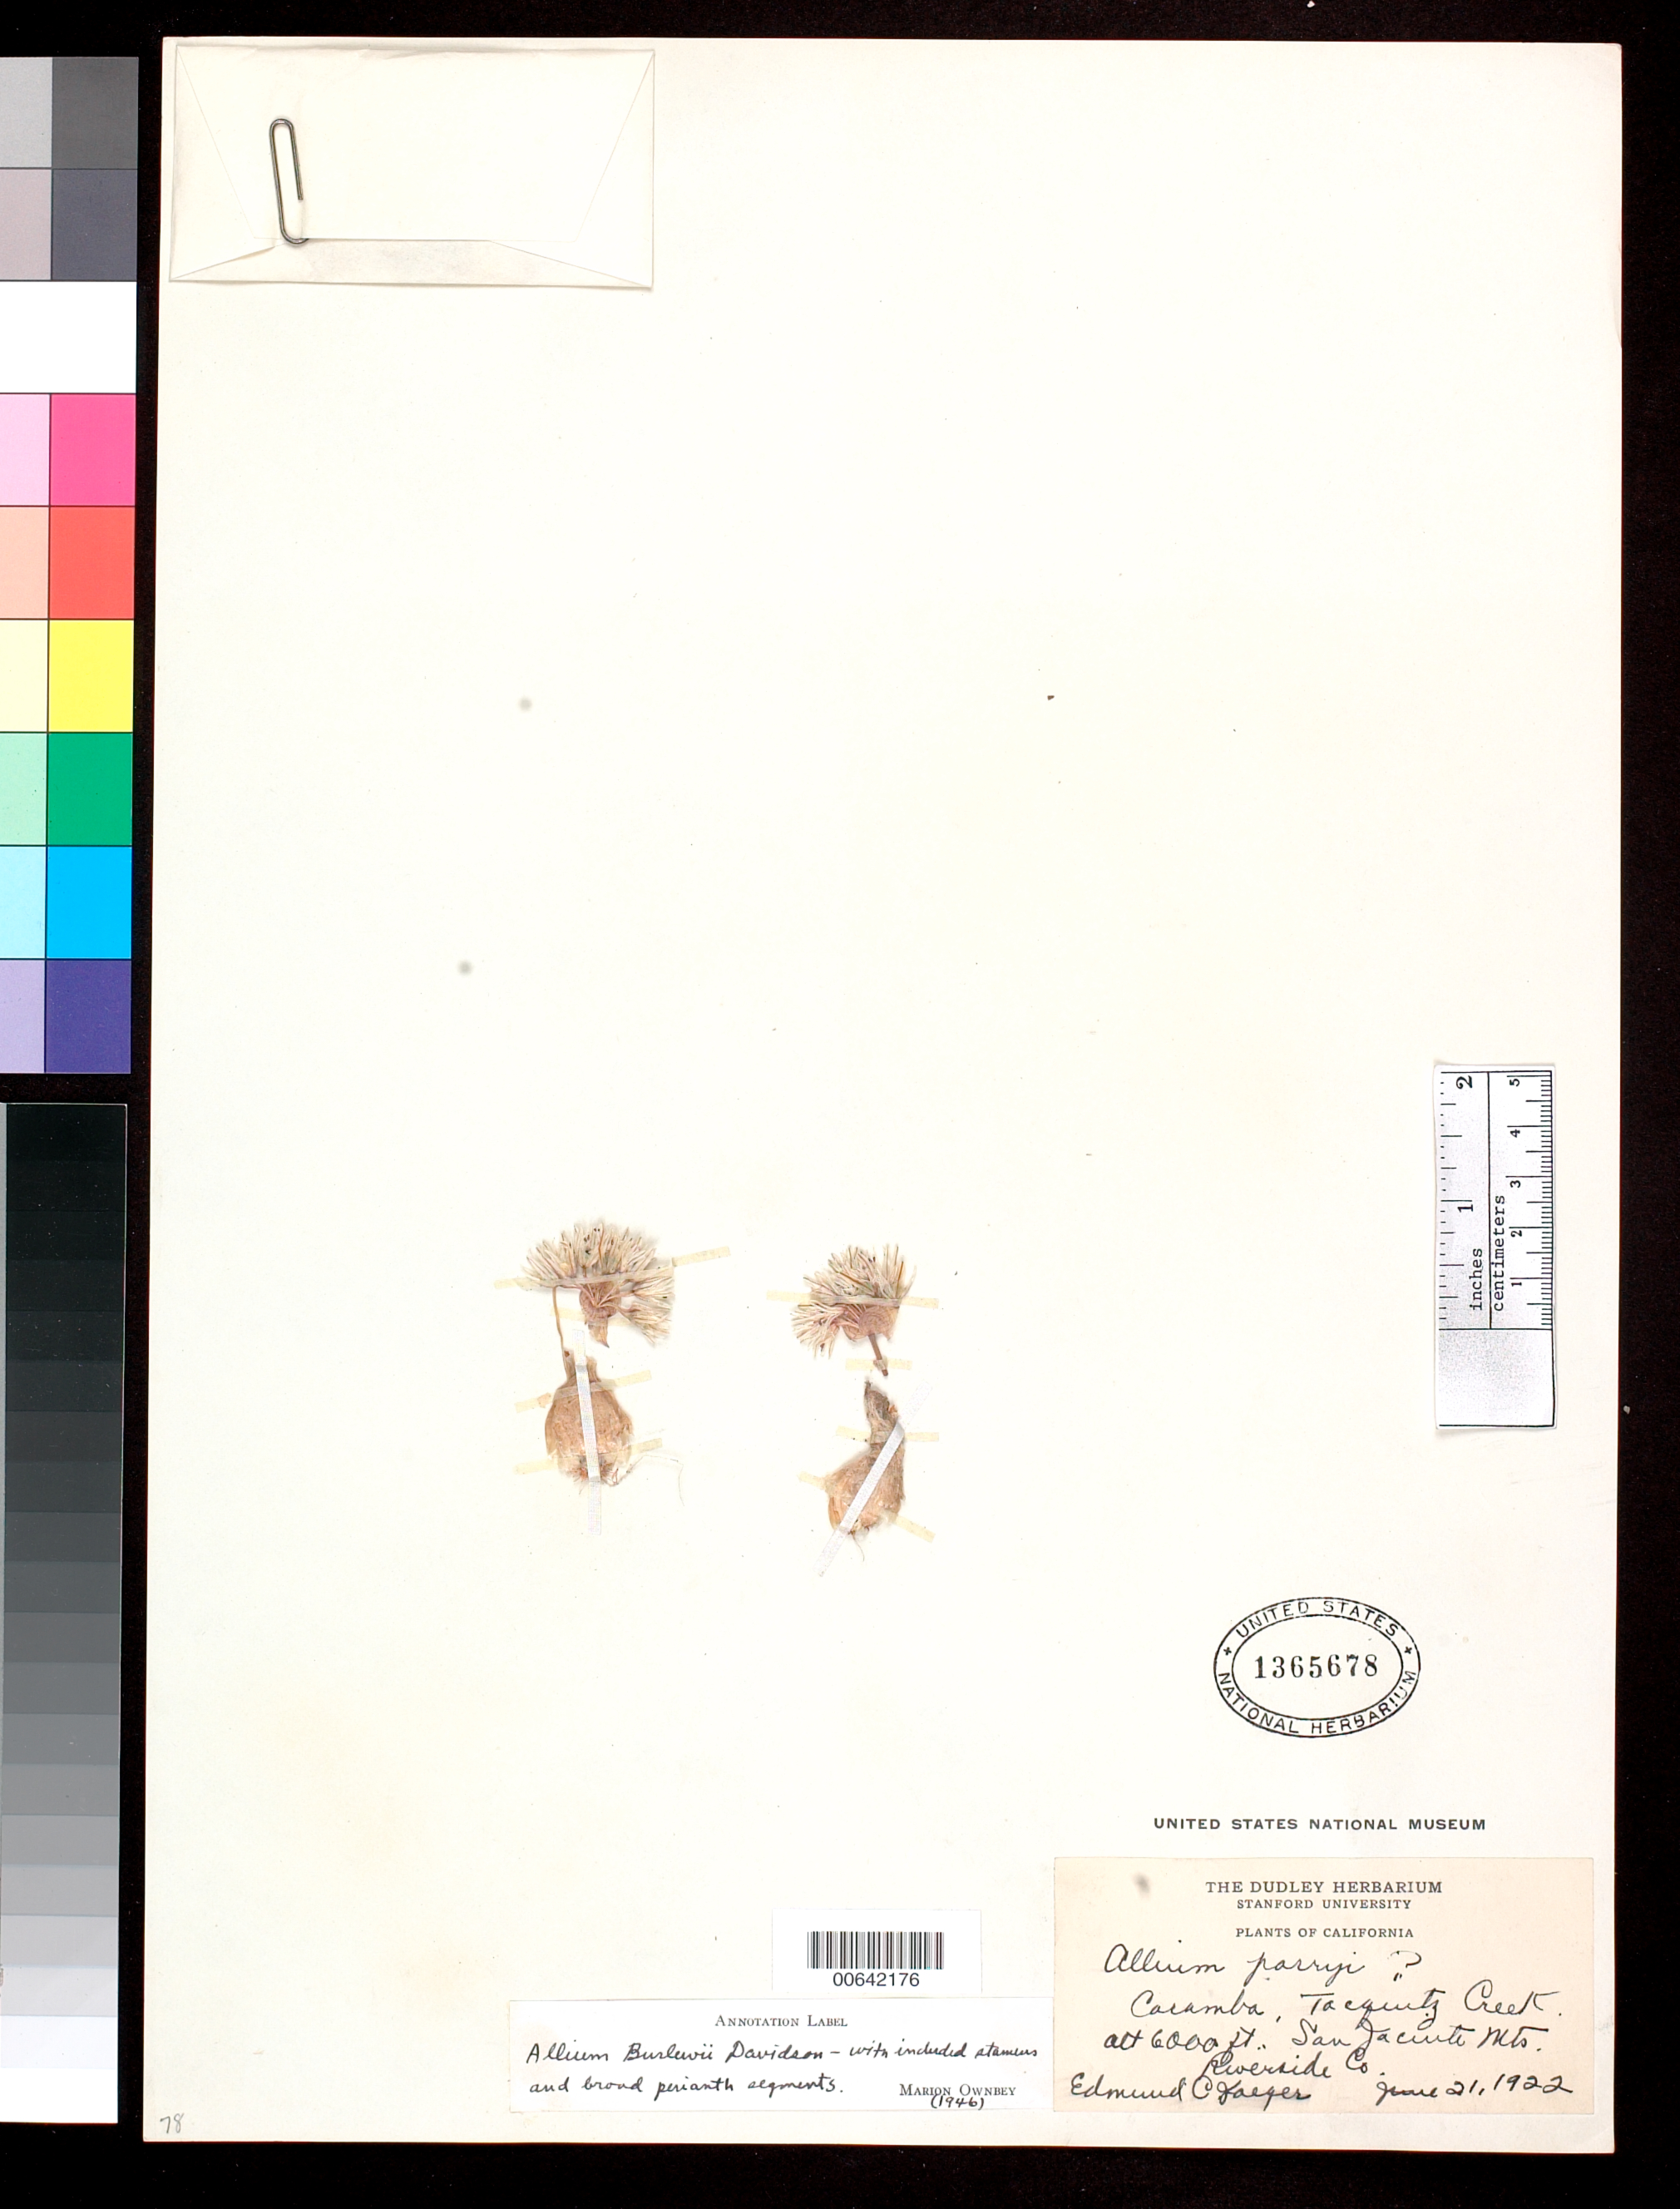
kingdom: Plantae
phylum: Tracheophyta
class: Liliopsida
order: Asparagales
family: Amaryllidaceae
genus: Allium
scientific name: Allium burlewii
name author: Davidson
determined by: Ownbey, F. Marion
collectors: E. Jaeger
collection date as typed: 21 Jun 1922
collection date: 1922-06-21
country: United States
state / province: California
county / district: Riverside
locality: Caramba, Tacquitz Creek, San Jacinto Mts.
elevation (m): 1829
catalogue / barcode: US 1365678